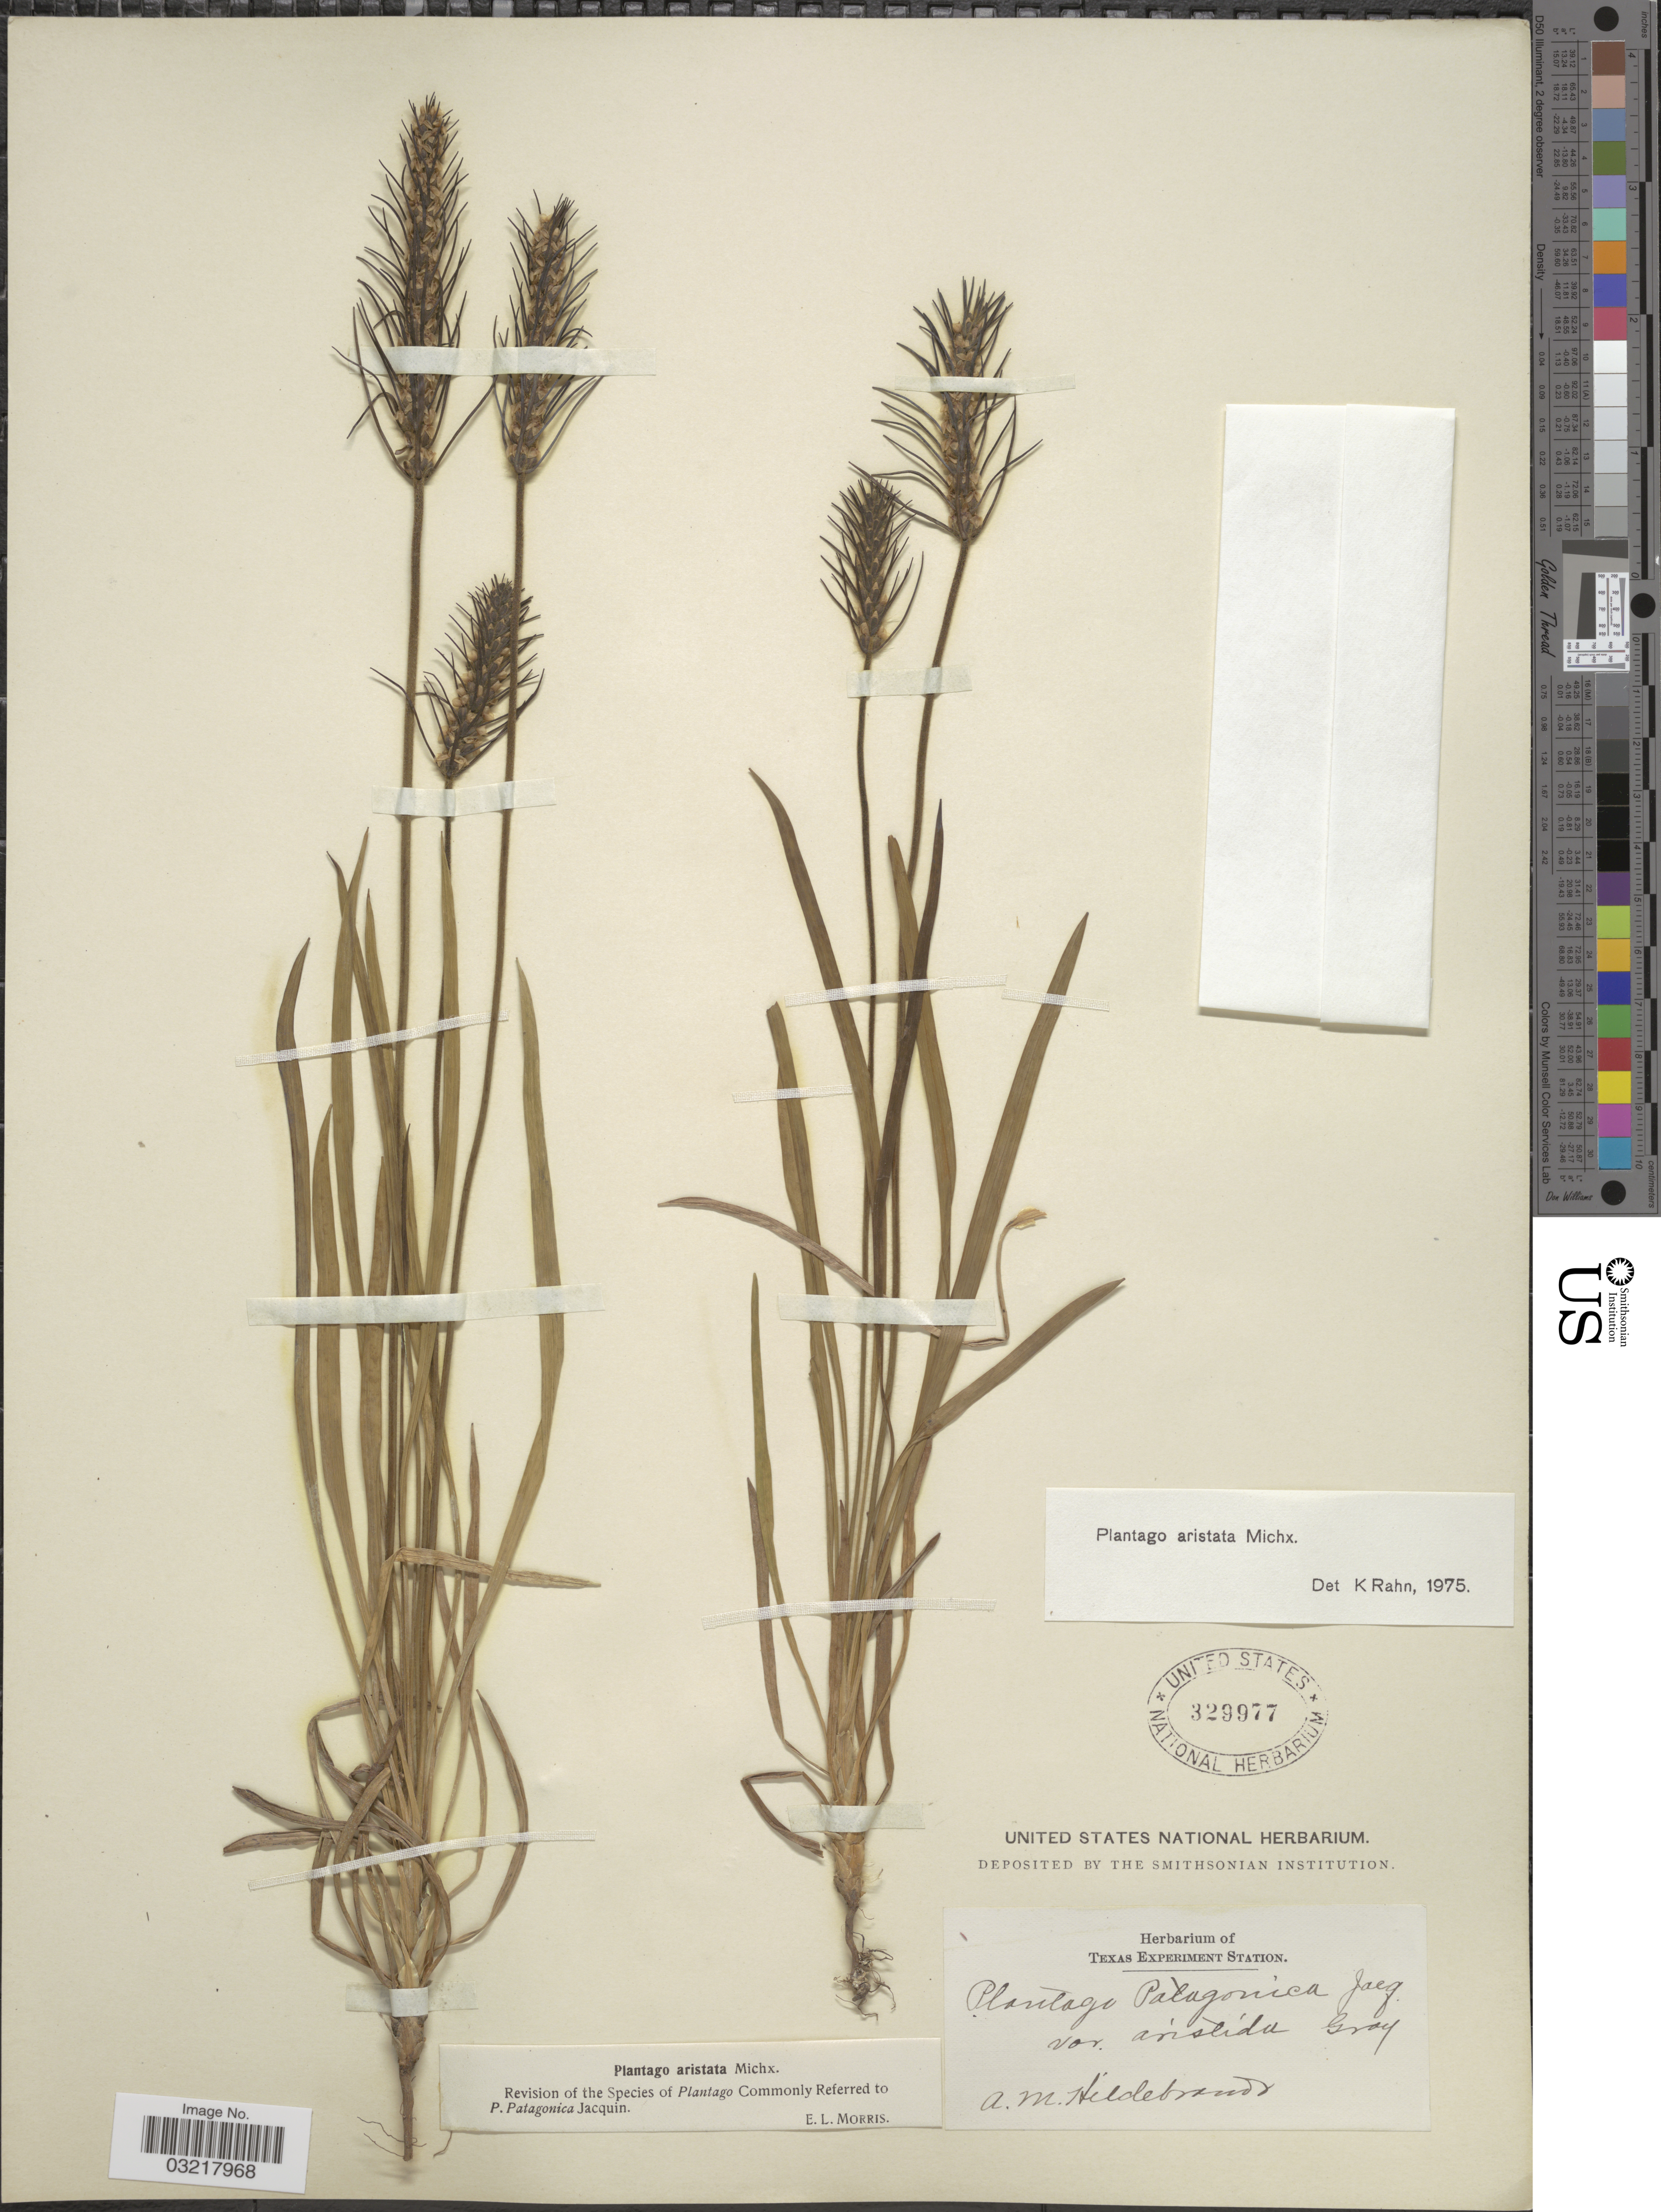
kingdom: Plantae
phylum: Tracheophyta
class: Magnoliopsida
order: Lamiales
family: Plantaginaceae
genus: Plantago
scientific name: Plantago aristata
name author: Michx.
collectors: A. Hildebrand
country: United States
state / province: Texas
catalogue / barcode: US 329977